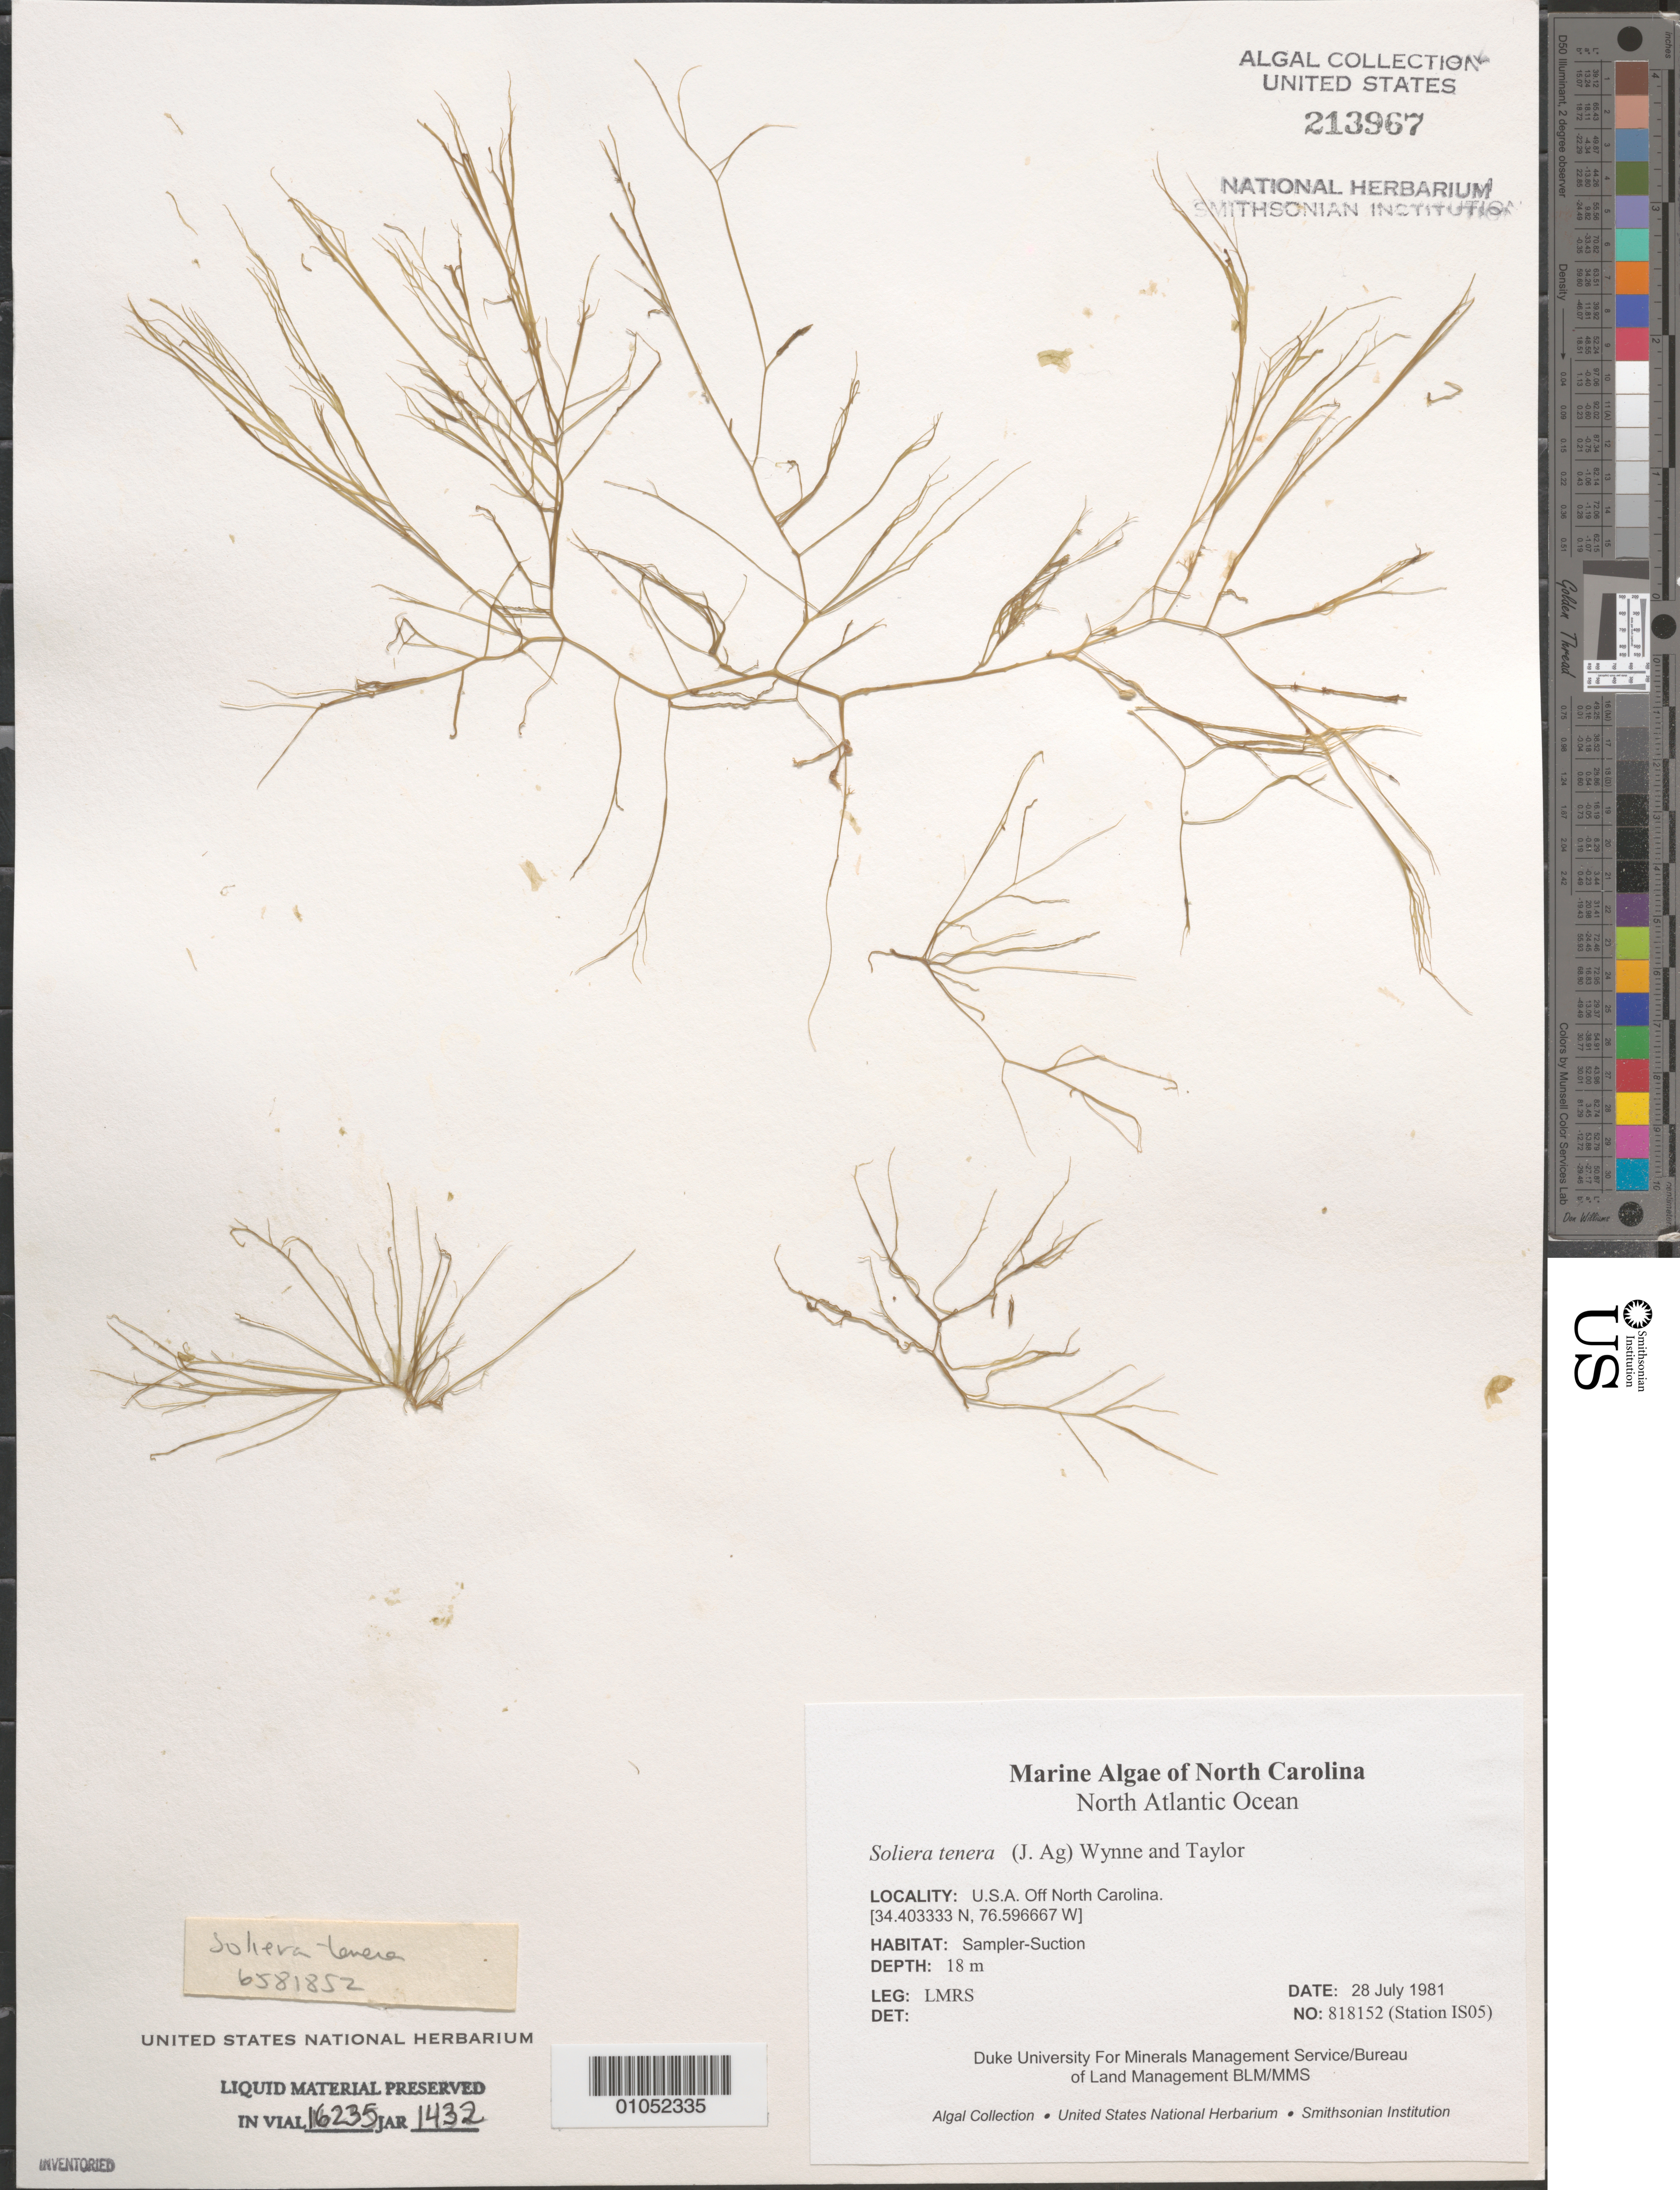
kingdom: Plantae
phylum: Rhodophyta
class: Florideophyceae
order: Gigartinales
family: Solieriaceae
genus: Solieria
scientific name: Solieria filiformis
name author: (Kütz.) P.W. Gabrielson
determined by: Algae name updating Project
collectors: LMRS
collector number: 818152 (Station IS05)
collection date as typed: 28 Jul 1981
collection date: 1981-07-28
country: United States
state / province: North Carolina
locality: North Atlantic Ocean off North Carolina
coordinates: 34.403333 N, 76.596667 W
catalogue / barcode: US 213967